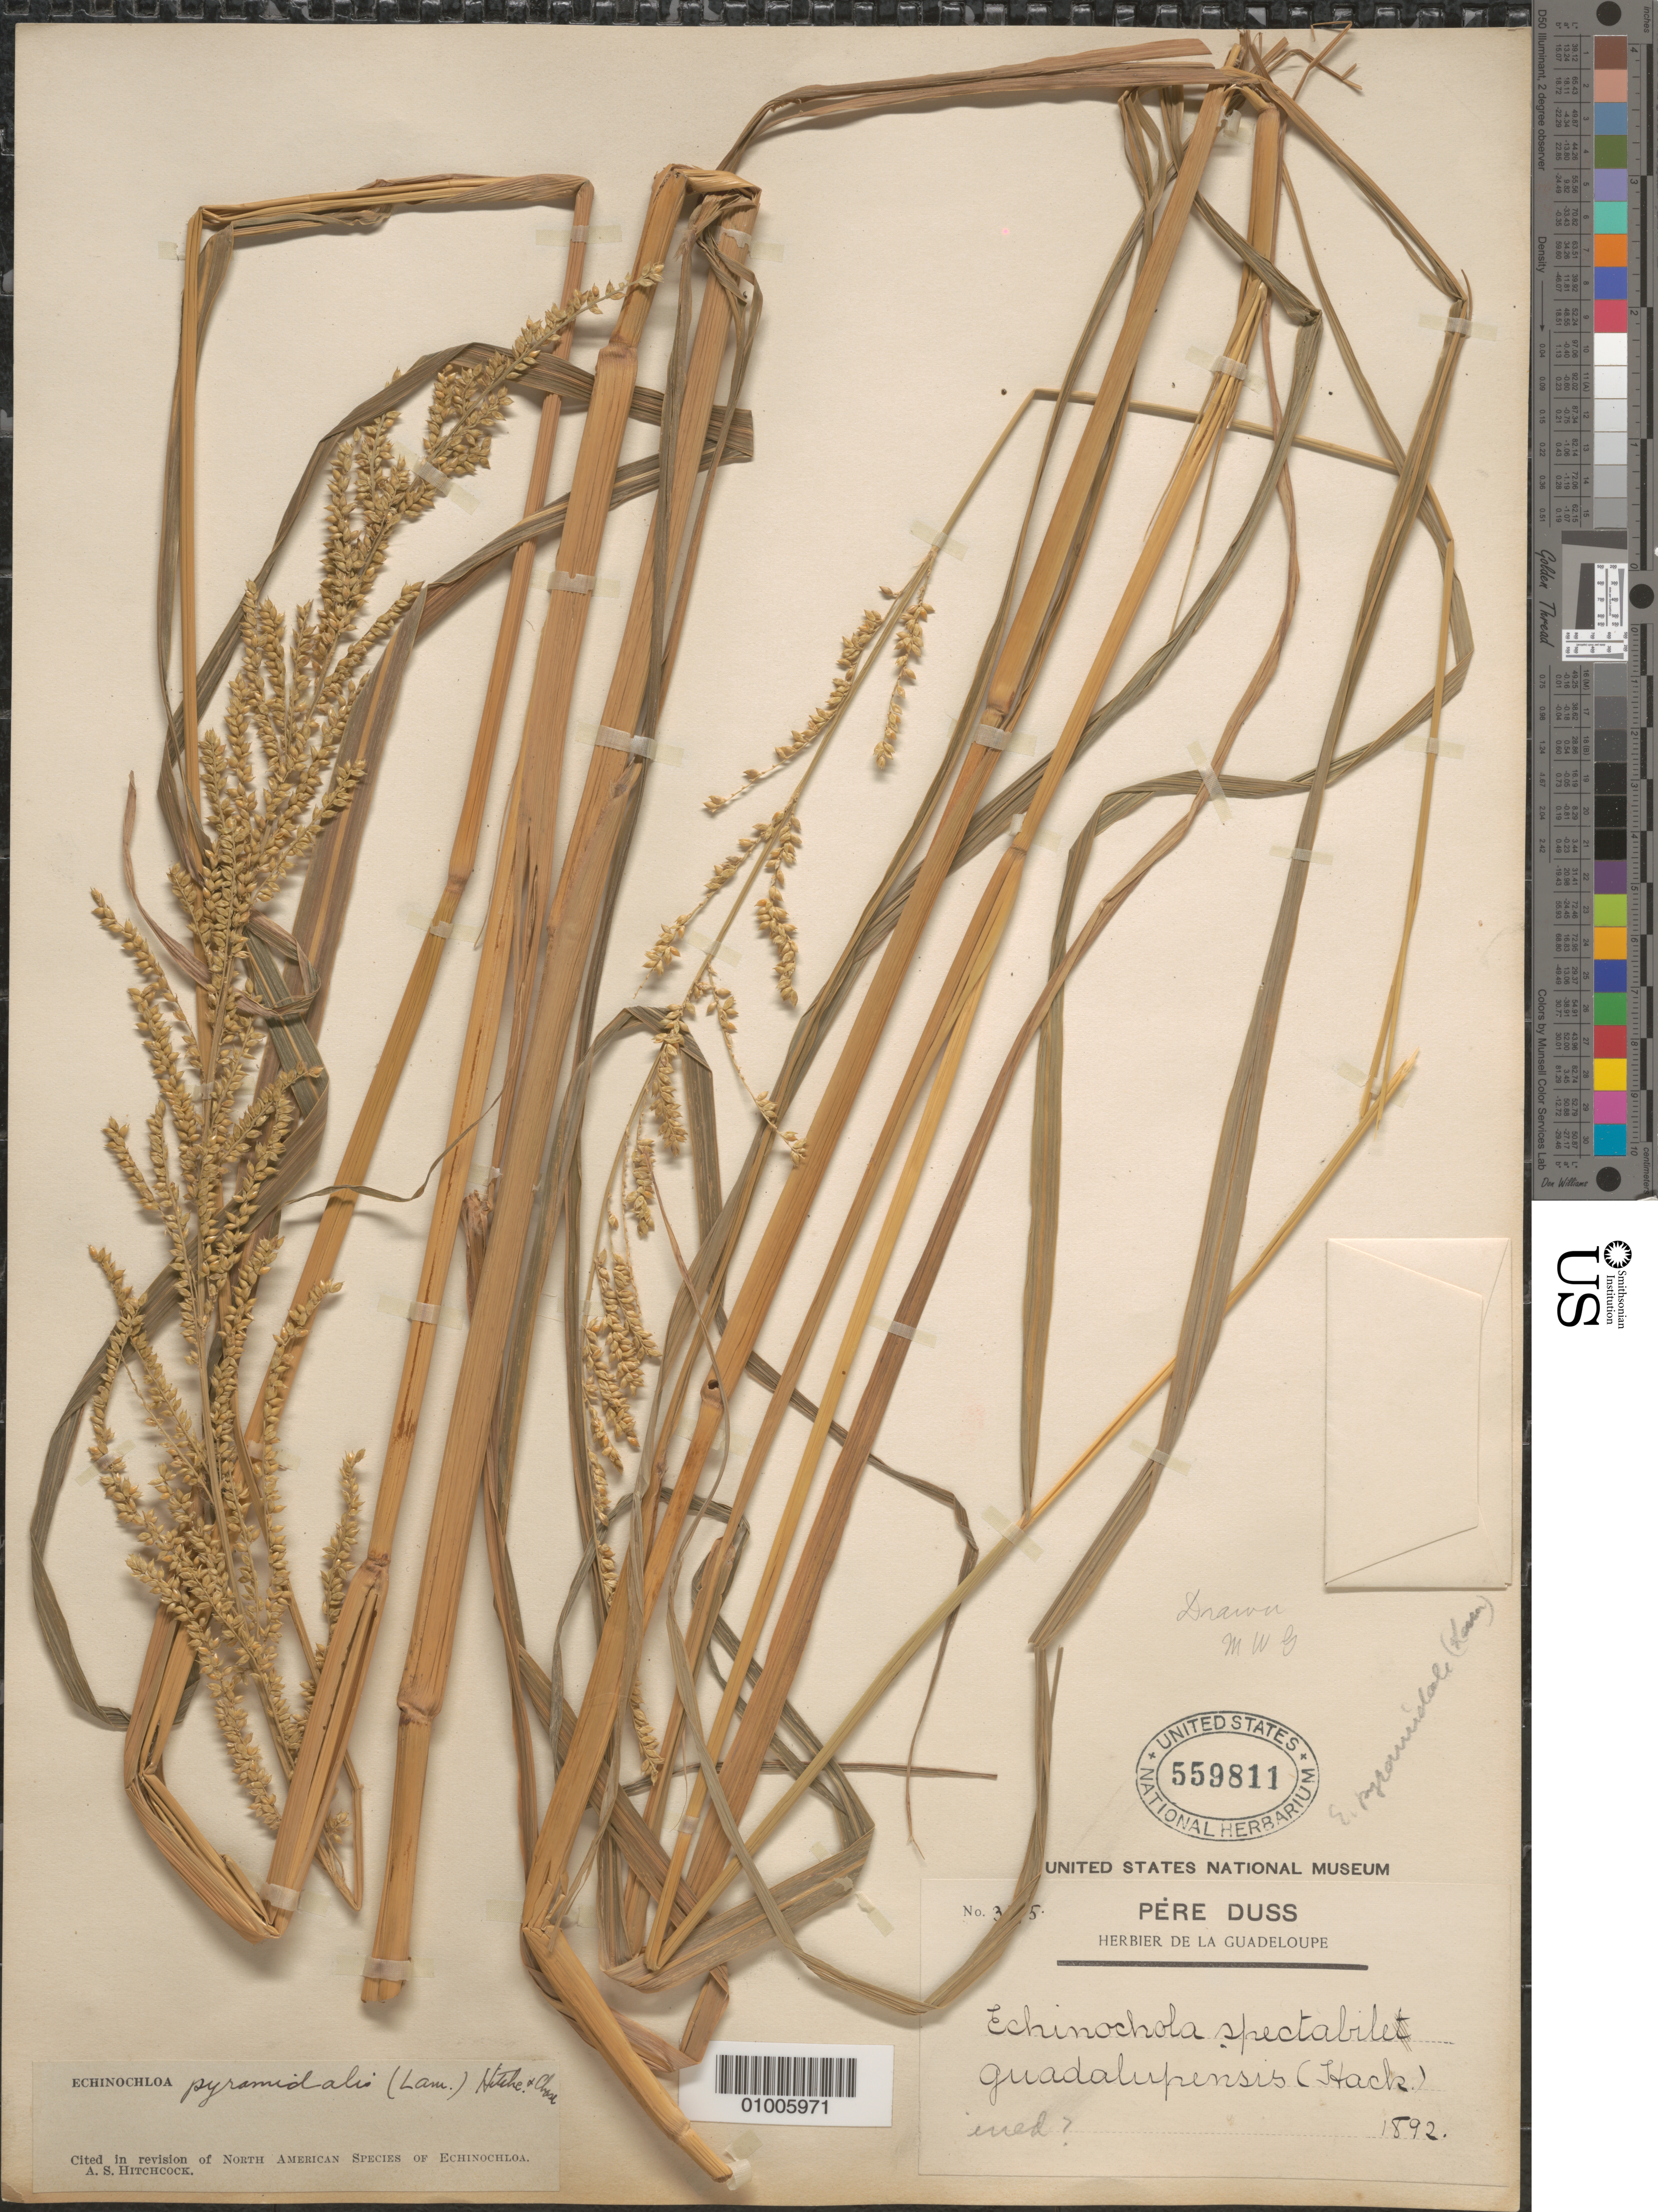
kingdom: Plantae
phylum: Tracheophyta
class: Liliopsida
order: Poales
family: Poaceae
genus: Echinochloa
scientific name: Echinochloa pyramidalis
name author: (Lam.) Hitchc. & Chase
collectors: Père Duss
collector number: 3175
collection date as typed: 1892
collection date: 1892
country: Guadeloupe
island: Basse Terre [Guadeloupe]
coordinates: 0 N, 0 E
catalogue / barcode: US 559811